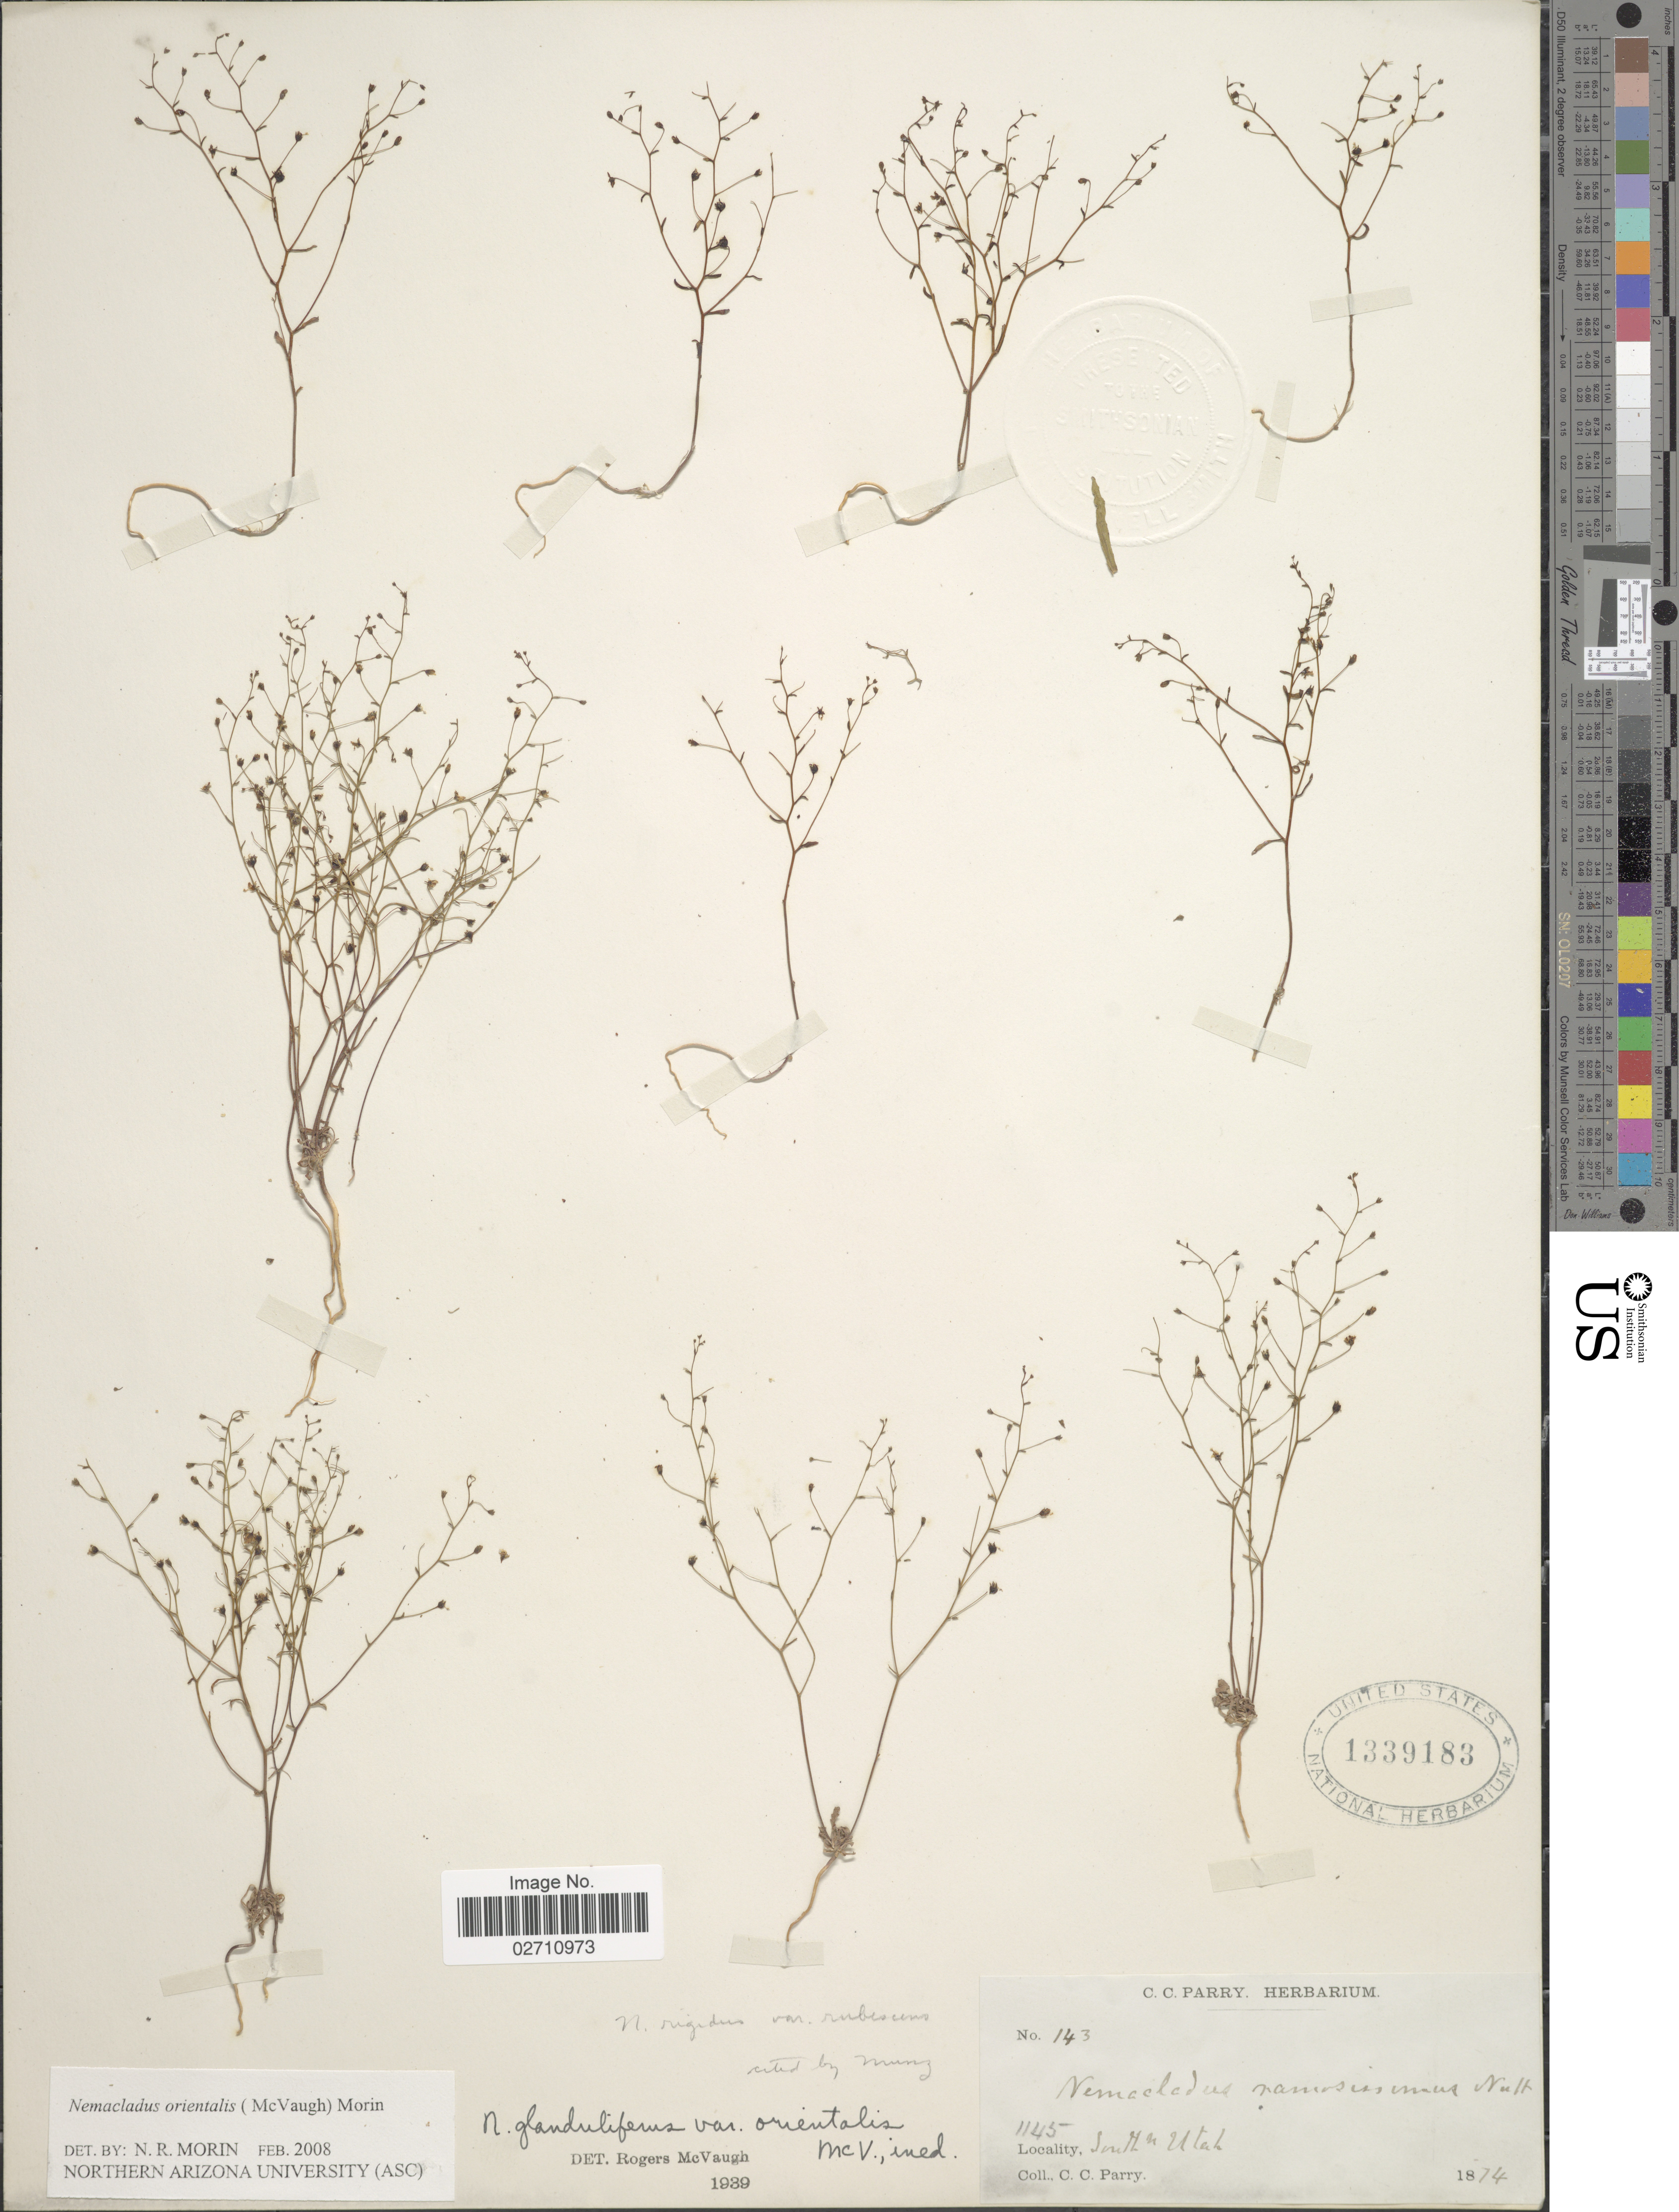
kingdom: Plantae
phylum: Tracheophyta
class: Magnoliopsida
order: Asterales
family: Campanulaceae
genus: Nemacladus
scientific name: Nemacladus orientalis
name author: (McVaugh) Morin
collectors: C. C. Parry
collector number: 143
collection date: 1874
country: United States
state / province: Utah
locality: South Utah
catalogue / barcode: US 1339183